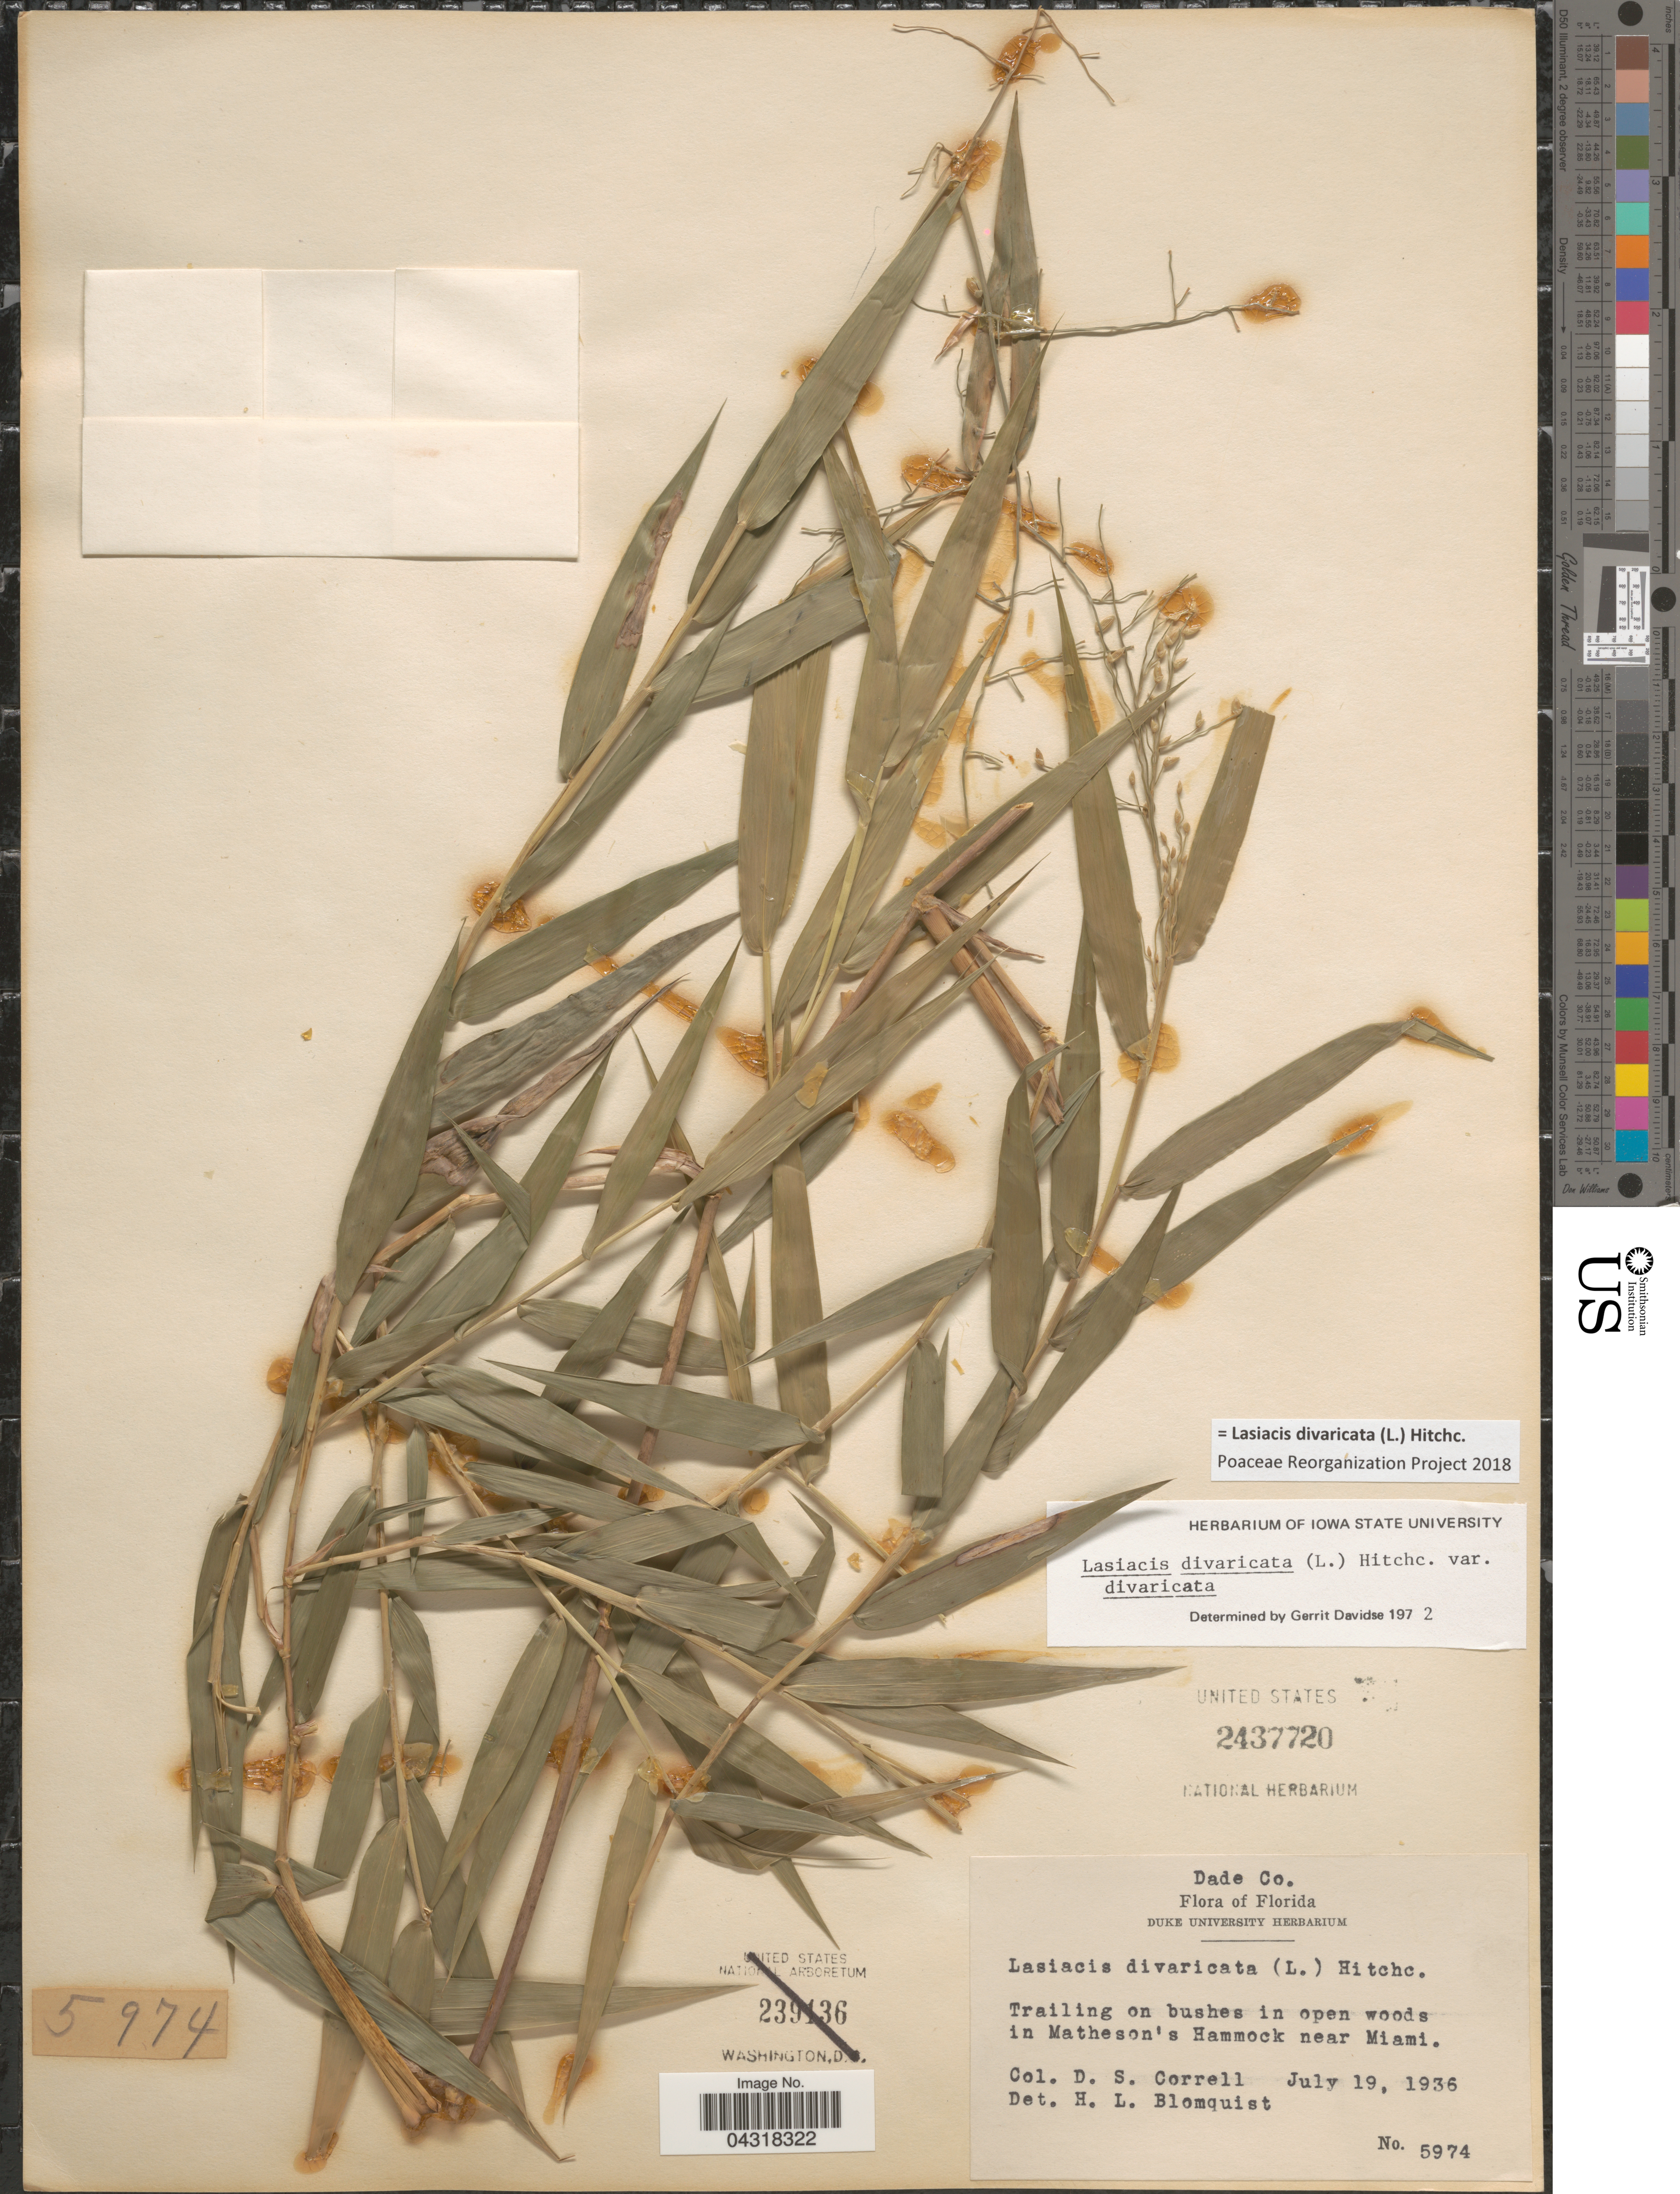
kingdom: Plantae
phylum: Tracheophyta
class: Liliopsida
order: Poales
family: Poaceae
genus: Lasiacis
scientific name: Lasiacis divaricata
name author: (L.) Hitchc.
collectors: D. S. Correll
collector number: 5974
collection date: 1936-07-19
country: United States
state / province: Florida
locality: Dade Co. Trailing on bushes in open woods in Matheson's Hammock near Miami.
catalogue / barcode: US 2437720